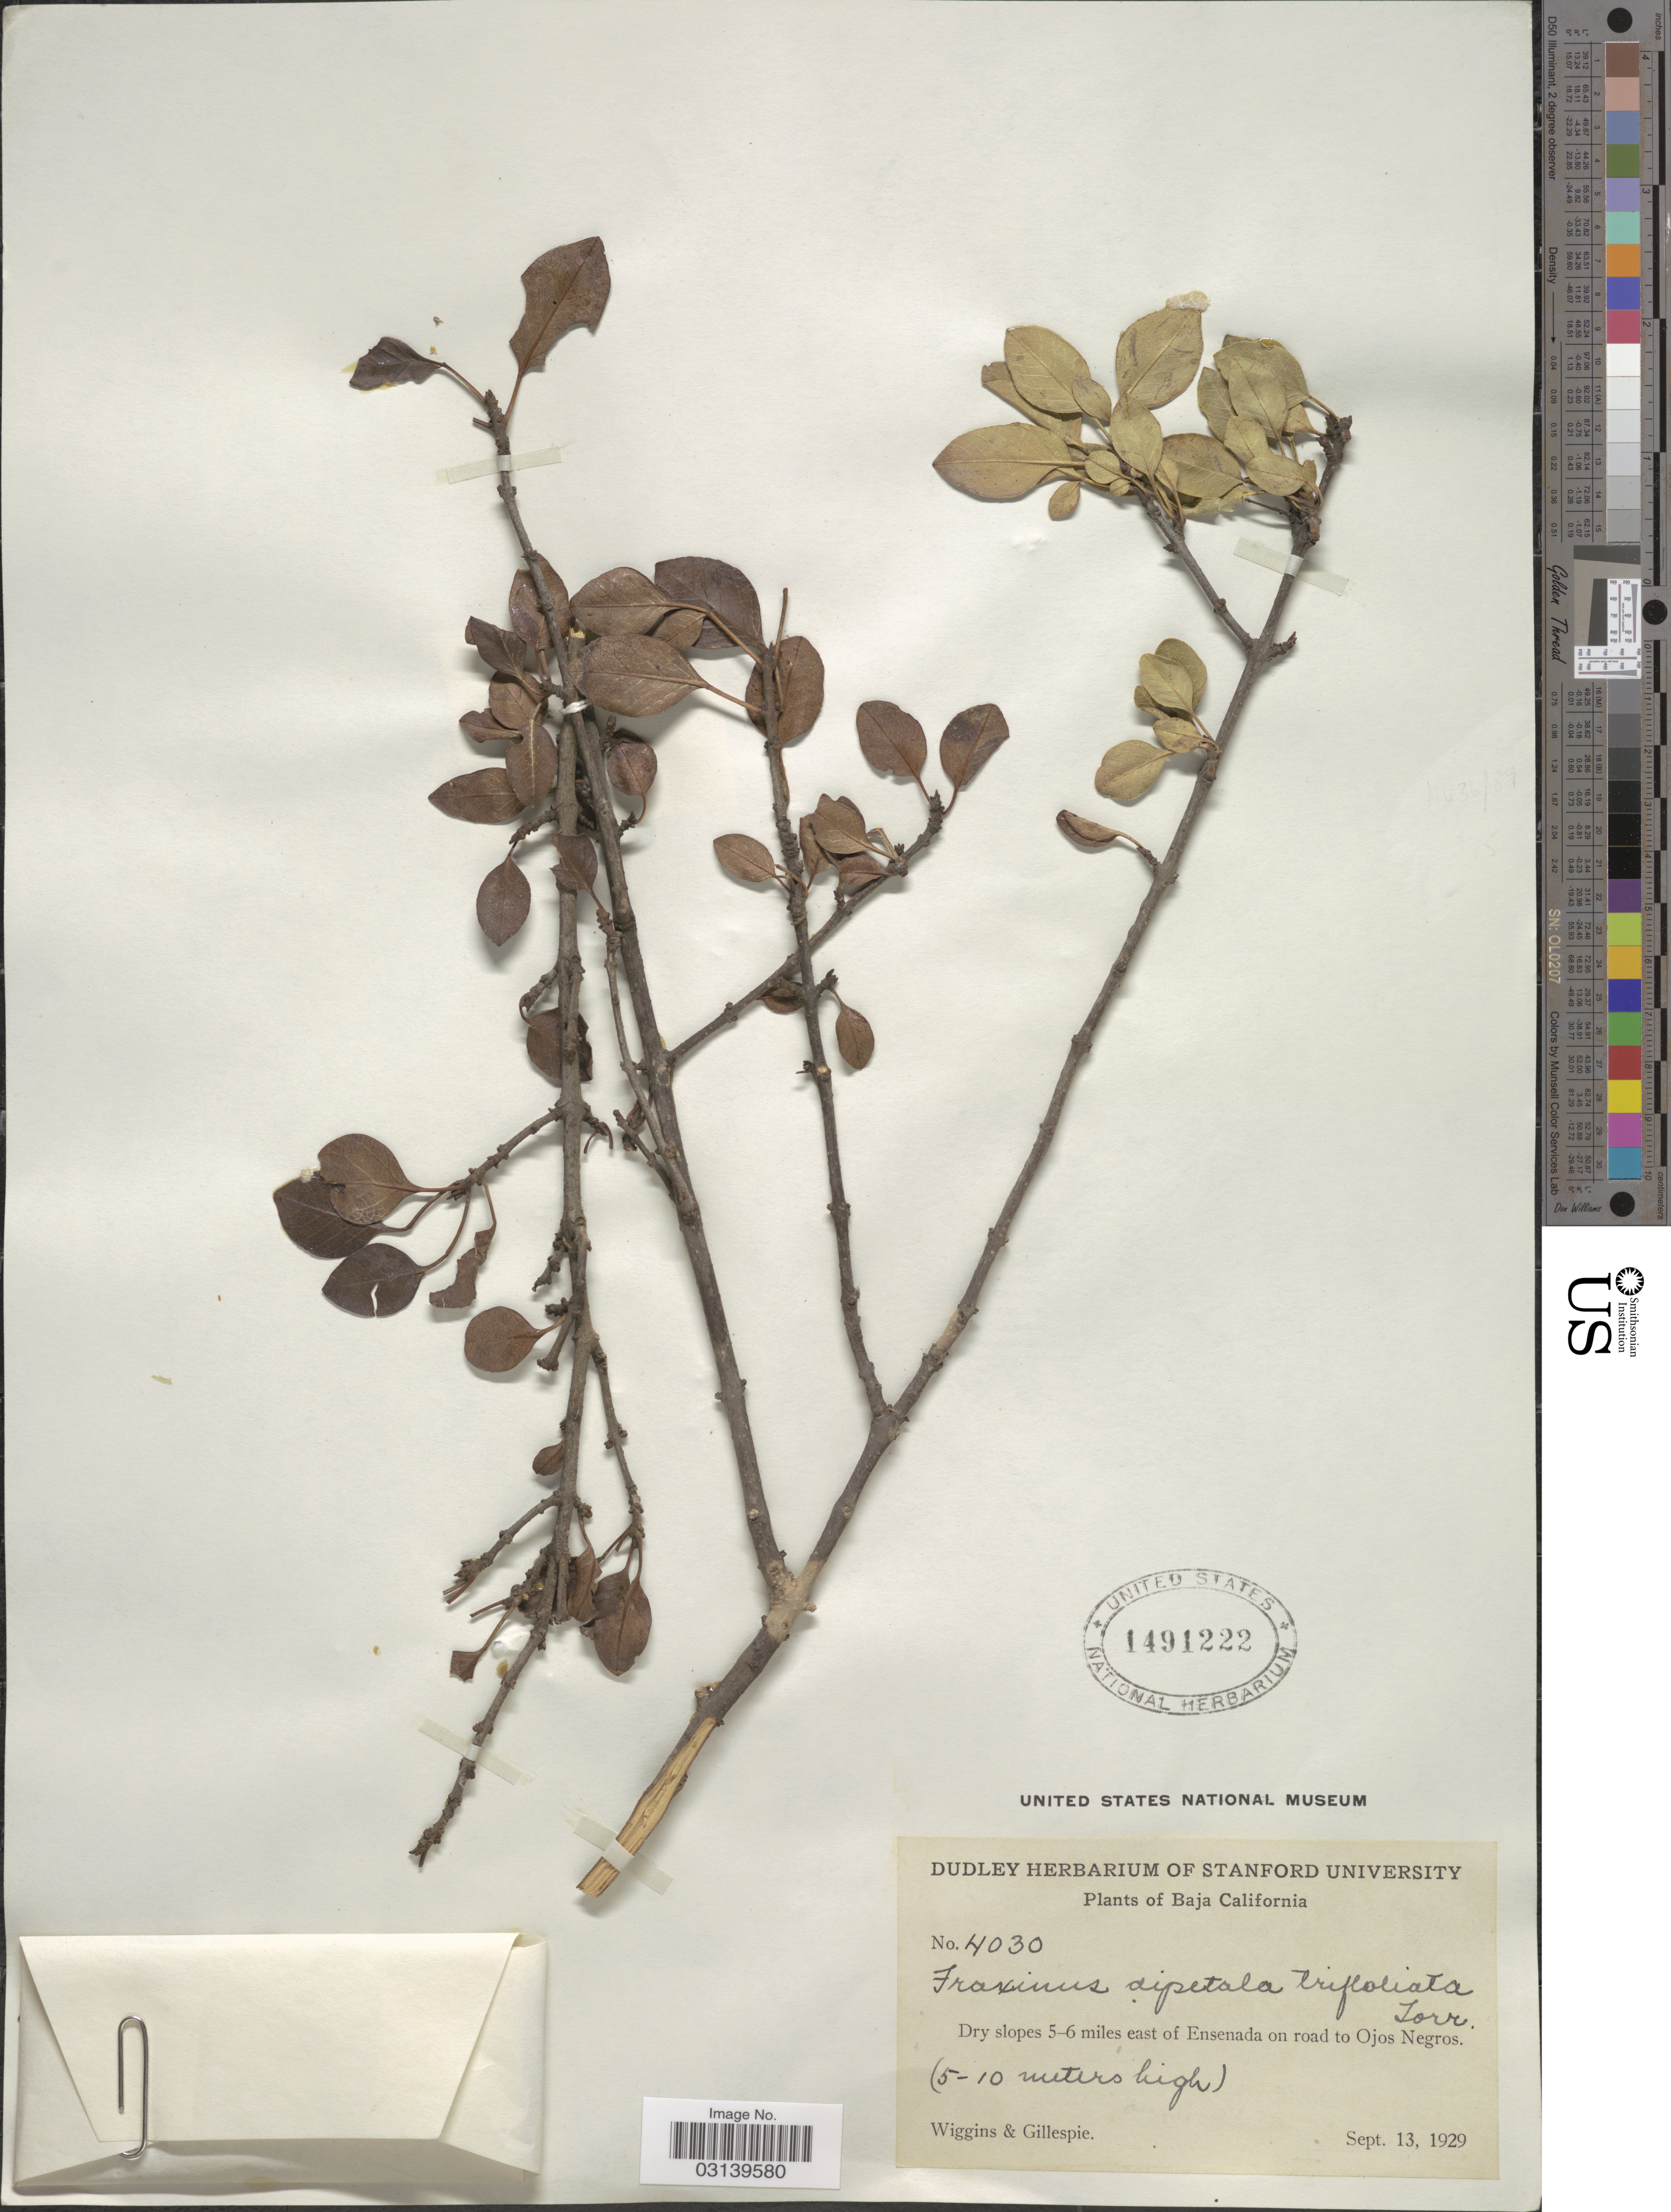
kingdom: Plantae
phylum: Tracheophyta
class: Magnoliopsida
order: Lamiales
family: Oleaceae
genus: Fraxinus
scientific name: Fraxinus dipetala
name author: Hook. & Arn.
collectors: -- Wiggins & -- Gillespie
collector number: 4030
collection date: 1929-09-13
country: Mexico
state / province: Baja California Norte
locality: Dry slopes 5-6 miles east of Ensenada on road to Ojos Negros.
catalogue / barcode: US 1491222